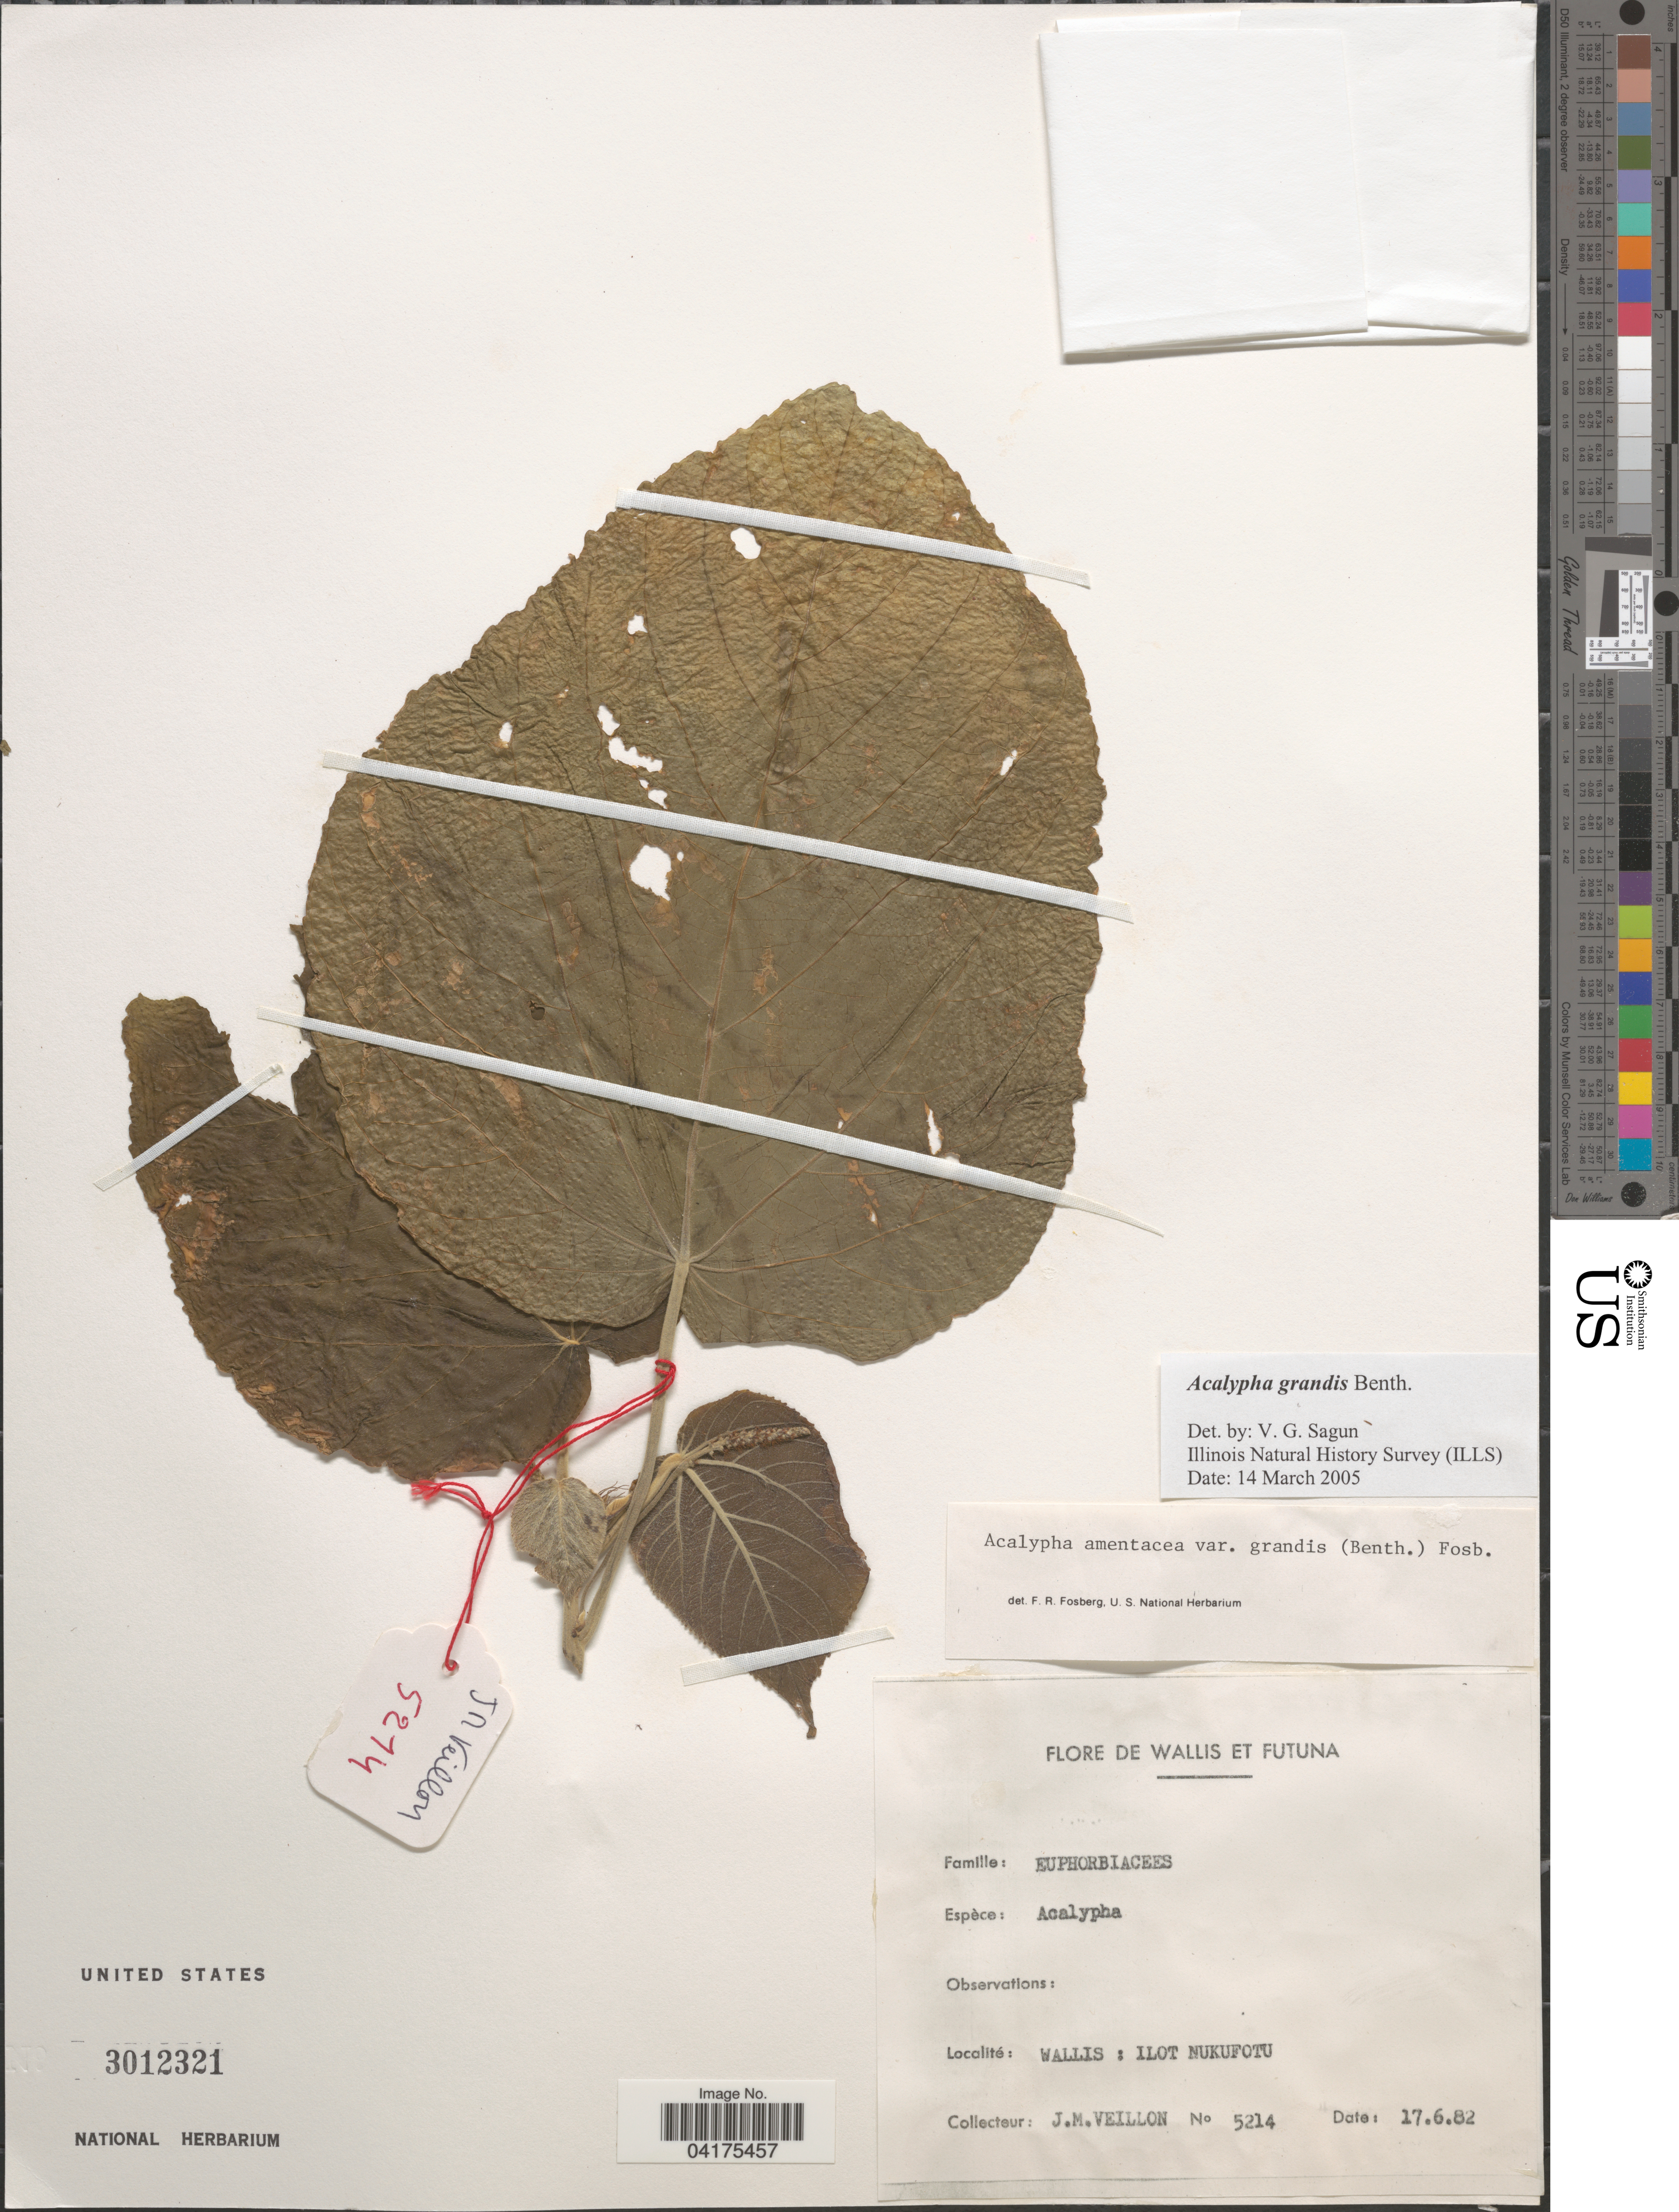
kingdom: Plantae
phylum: Tracheophyta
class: Magnoliopsida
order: Malpighiales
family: Euphorbiaceae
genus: Acalypha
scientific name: Acalypha grandis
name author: Benth.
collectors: J. Veillon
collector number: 5214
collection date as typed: Transcribed d/m/y: 17/6/82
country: Wallis and Futuna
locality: Wallis: Ilot Nukufotu.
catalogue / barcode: US 3012321